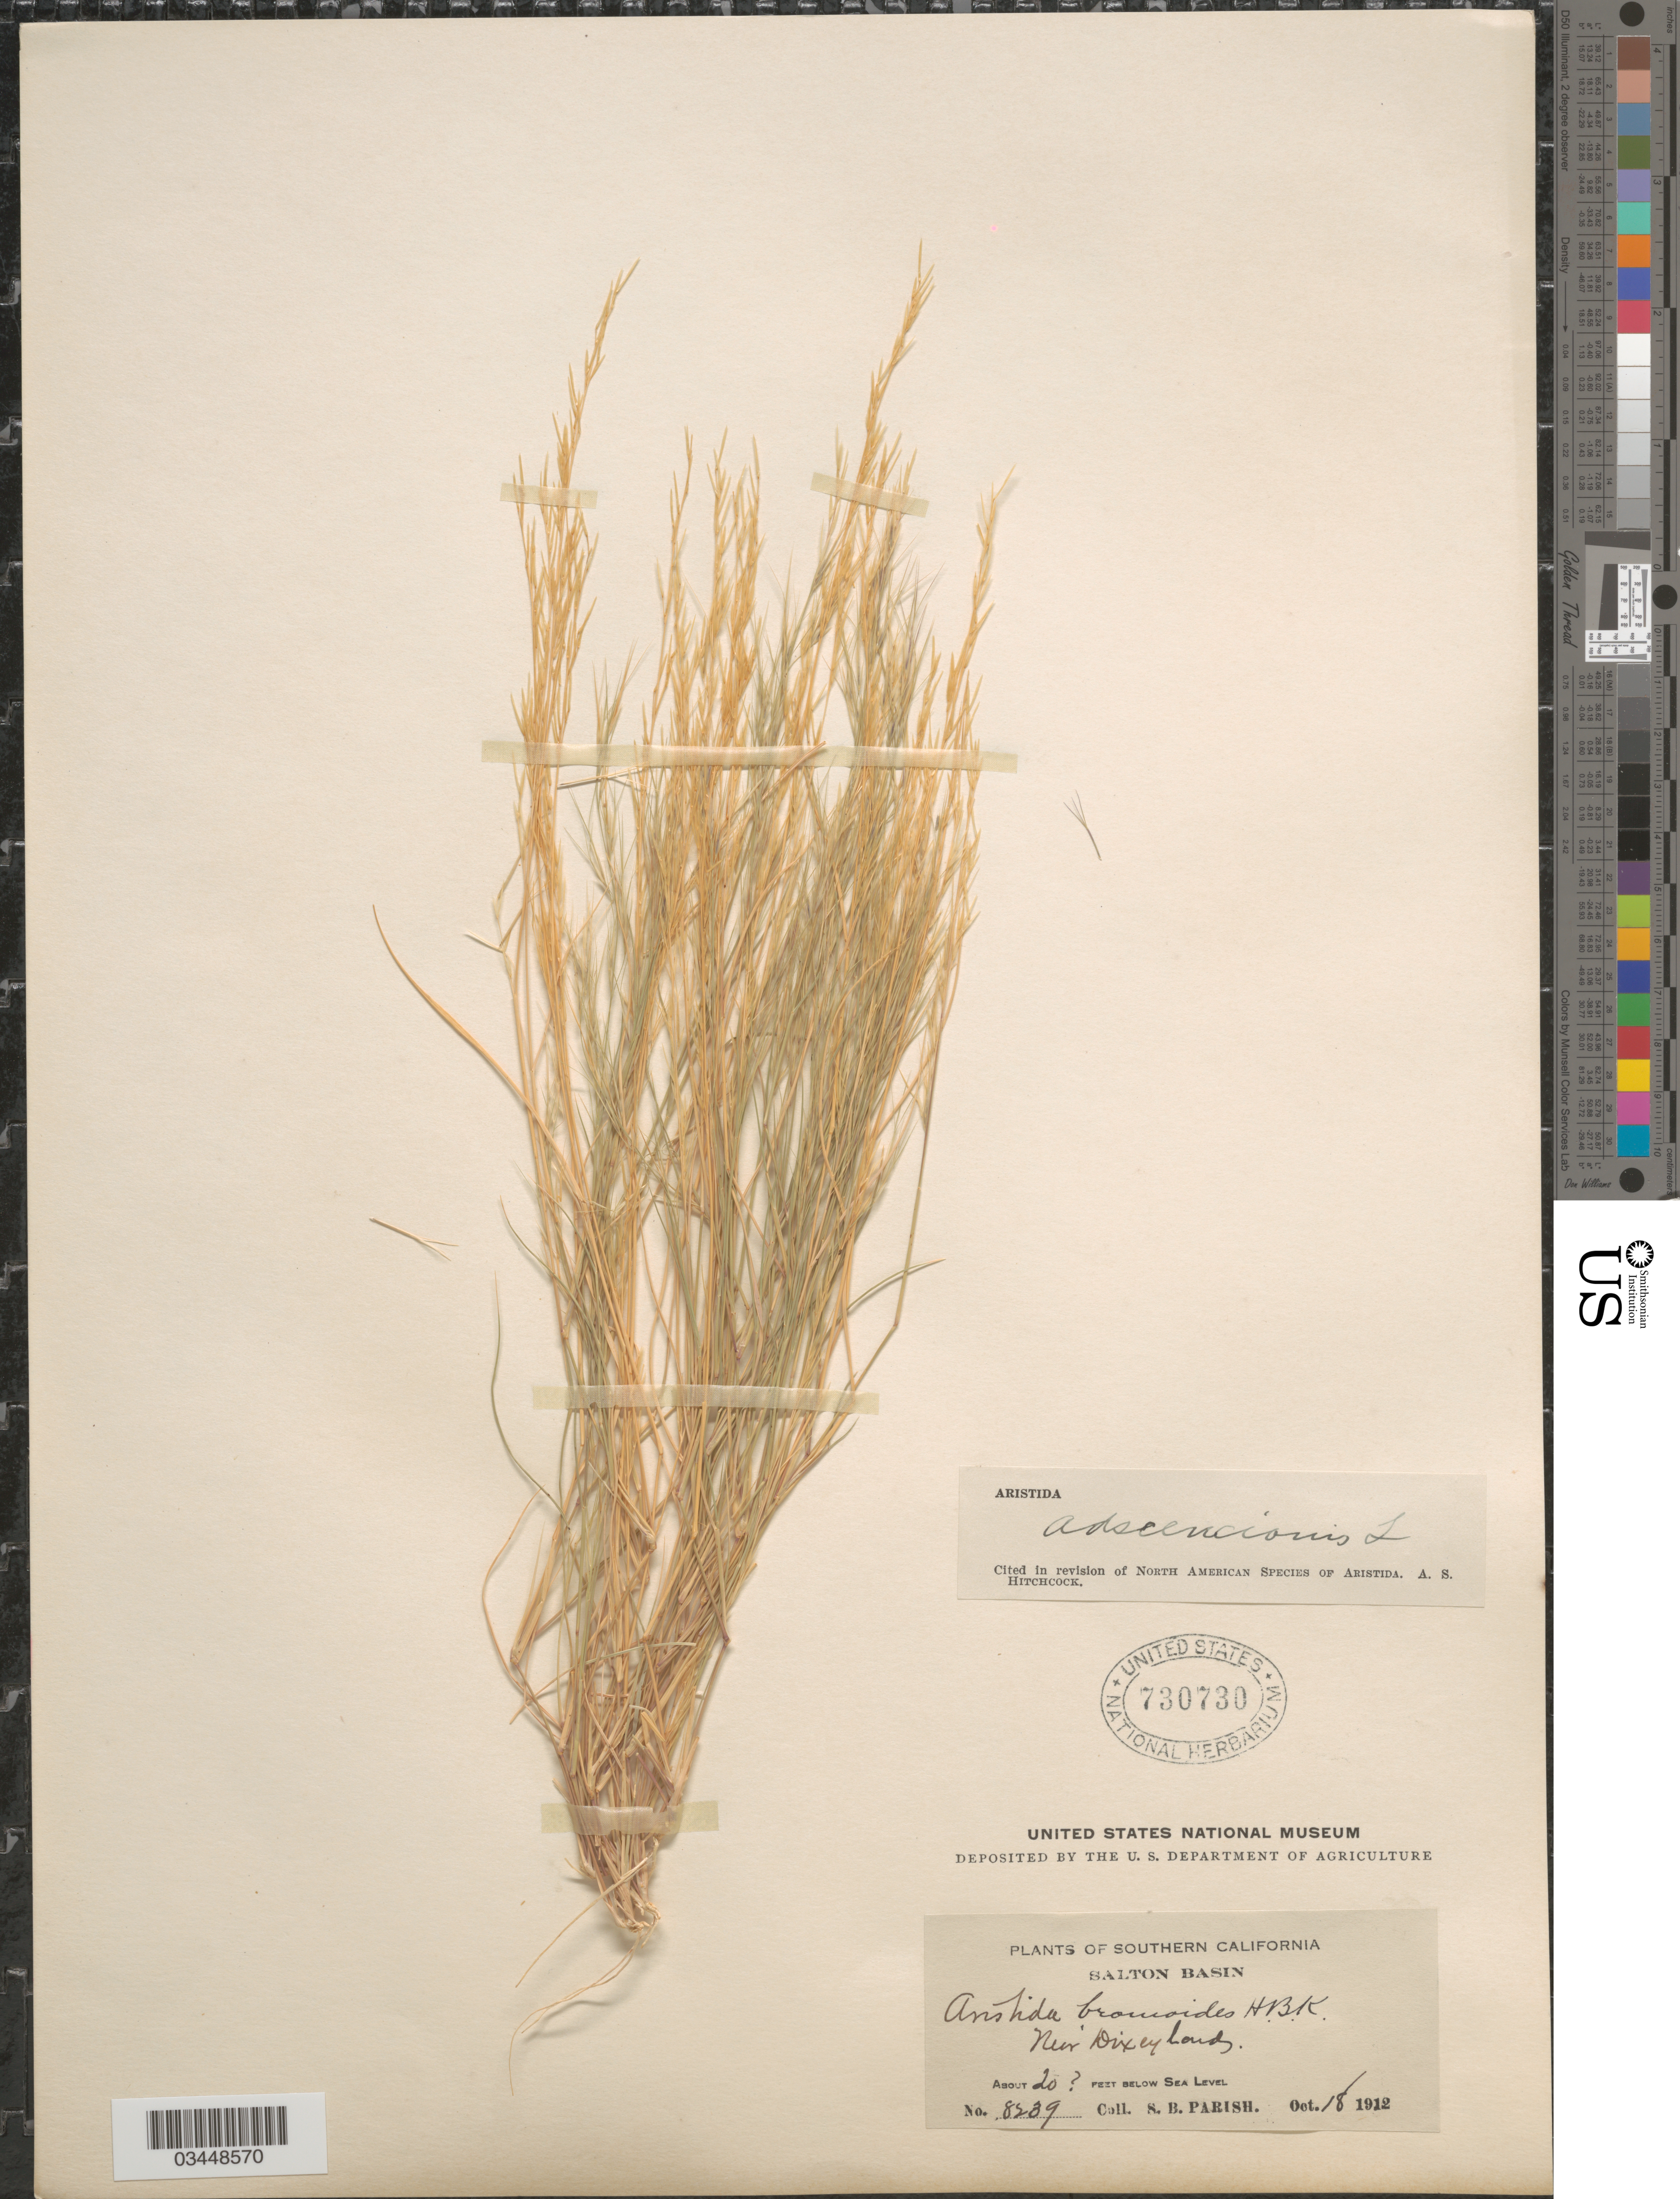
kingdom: Plantae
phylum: Tracheophyta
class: Liliopsida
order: Poales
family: Poaceae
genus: Aristida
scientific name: Aristida adscensionis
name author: L.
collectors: S. B. Parish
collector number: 8239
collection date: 1912-10-18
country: United States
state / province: California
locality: Southern California. Salton Basin. Near Dixeyland.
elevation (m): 6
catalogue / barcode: US 730730